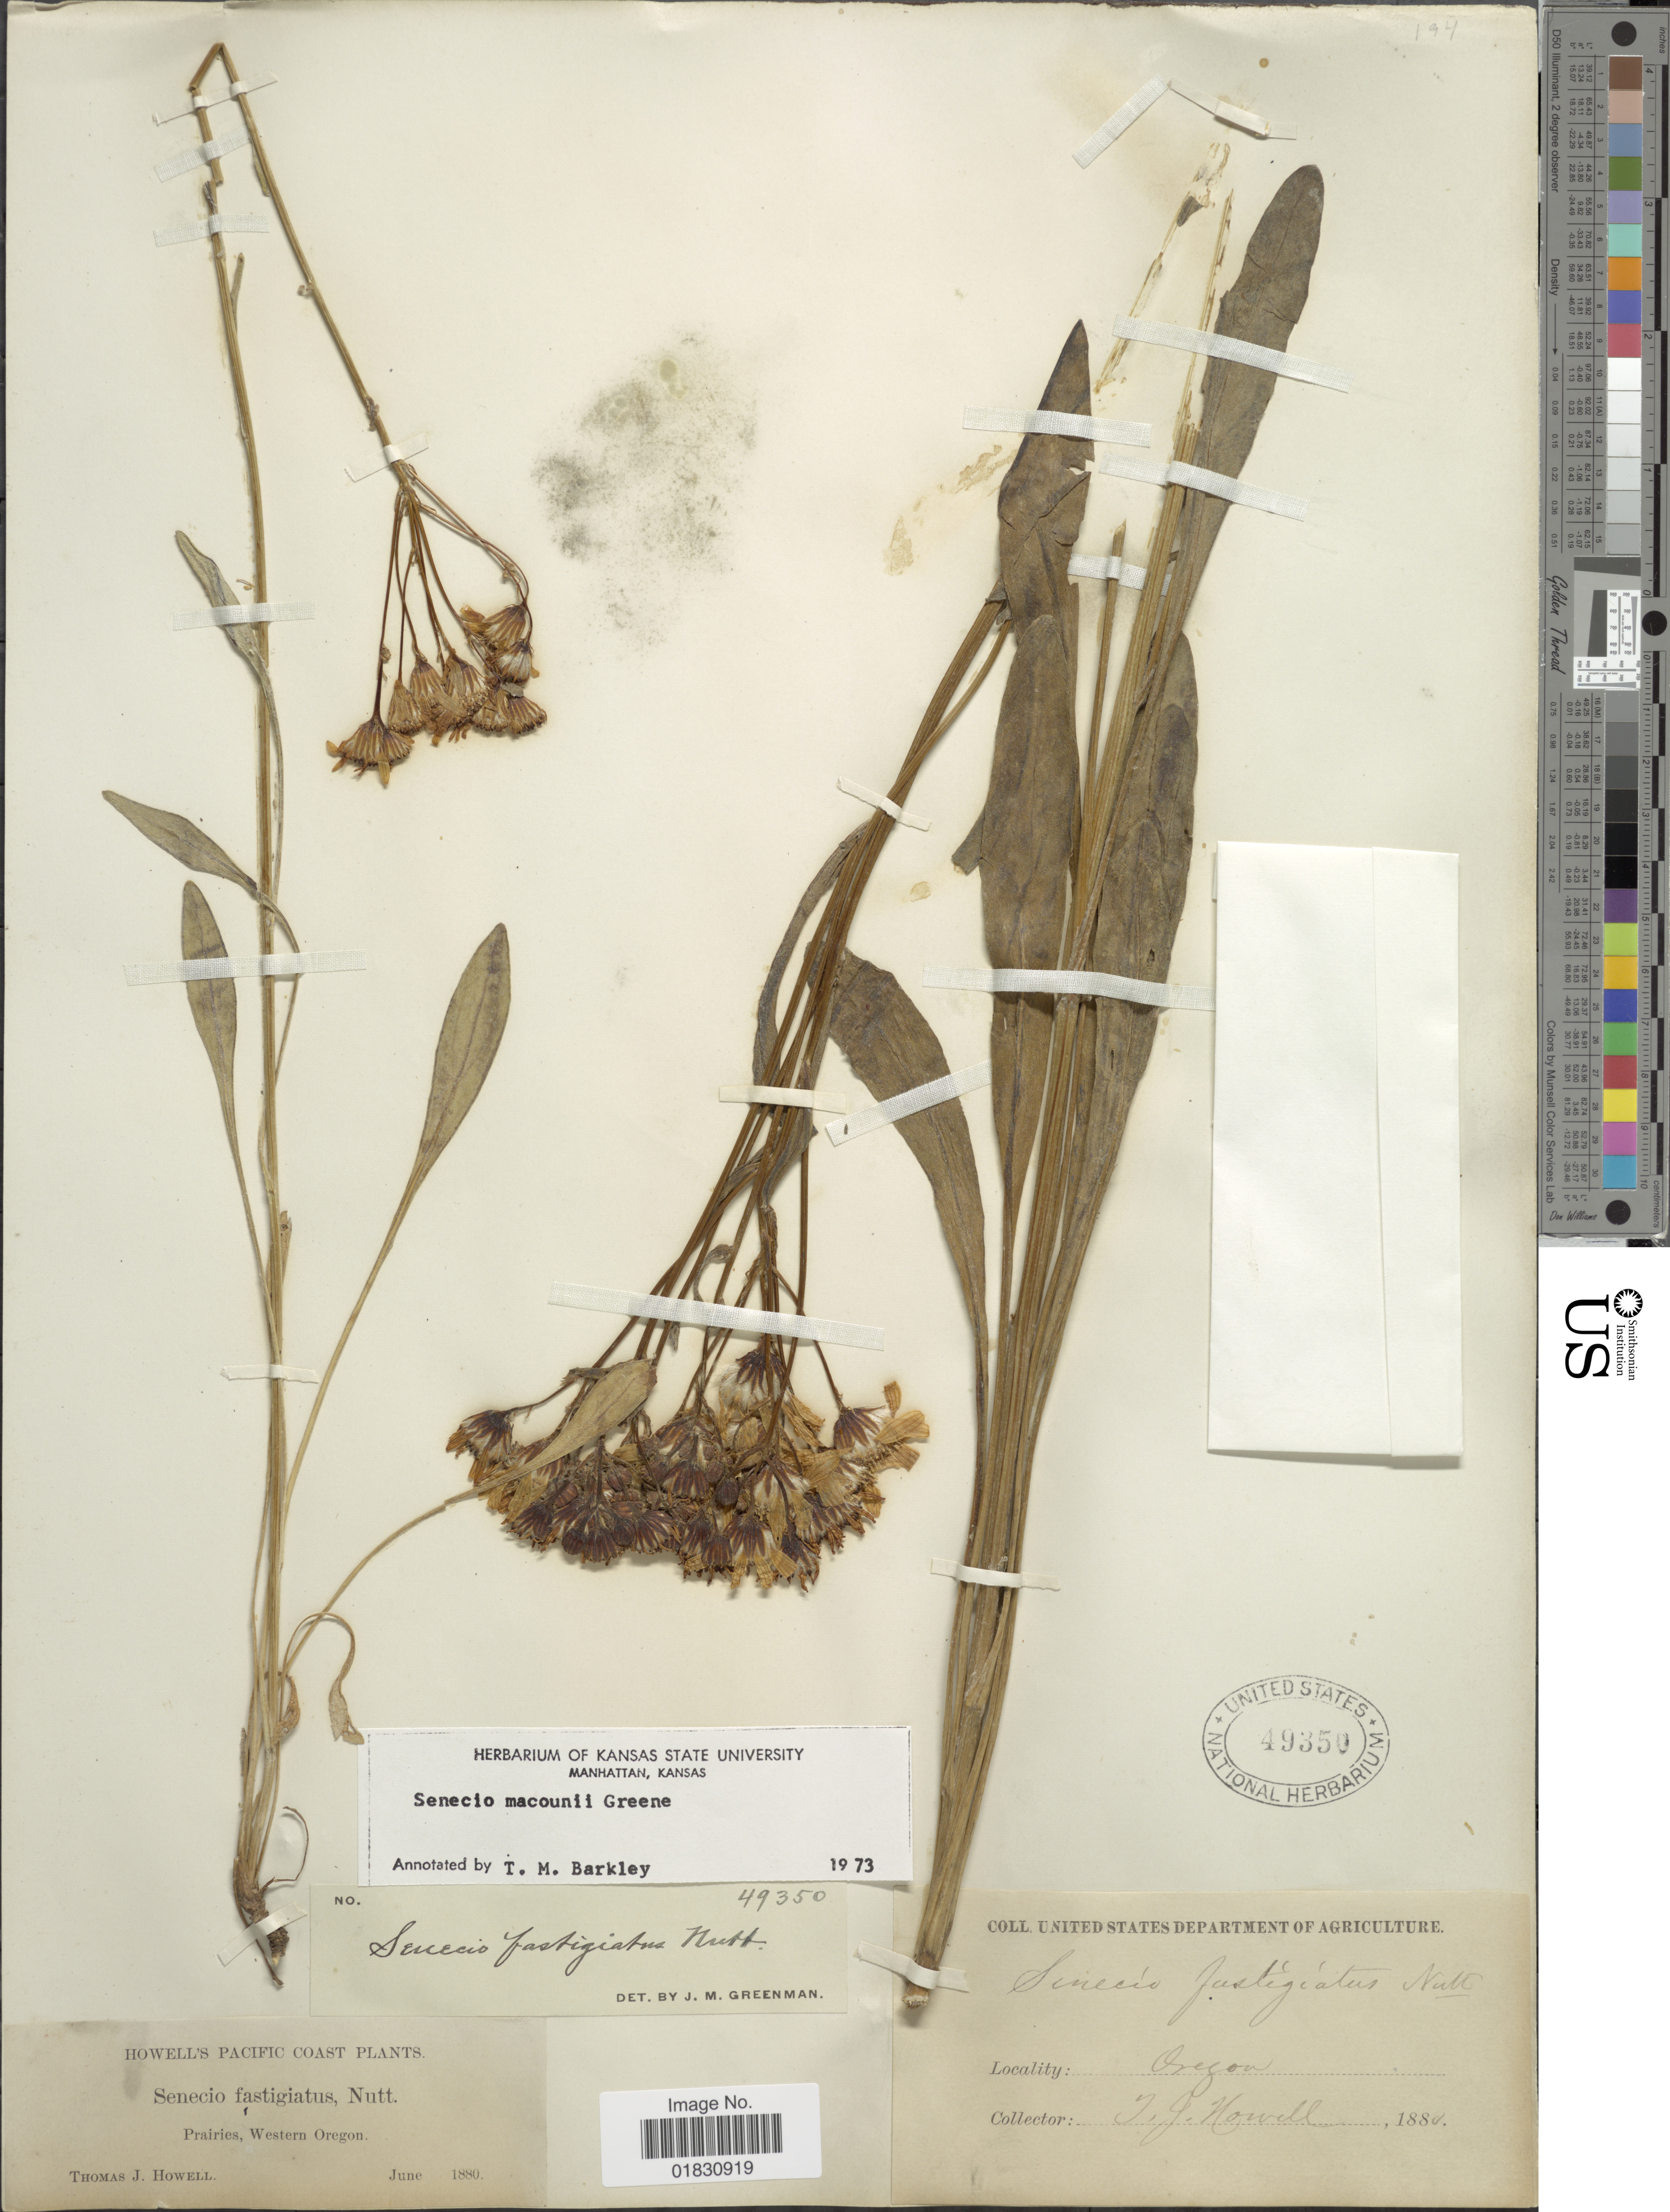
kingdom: Plantae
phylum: Tracheophyta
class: Magnoliopsida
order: Asterales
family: Asteraceae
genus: Packera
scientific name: Packera macounii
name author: (Greene) W.A. Weber & Á. Löve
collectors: T. J. Howell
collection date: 1880-06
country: United States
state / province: Oregon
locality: Howell's Pacific Coast, Prairies, Western Oregon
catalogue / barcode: US 49350